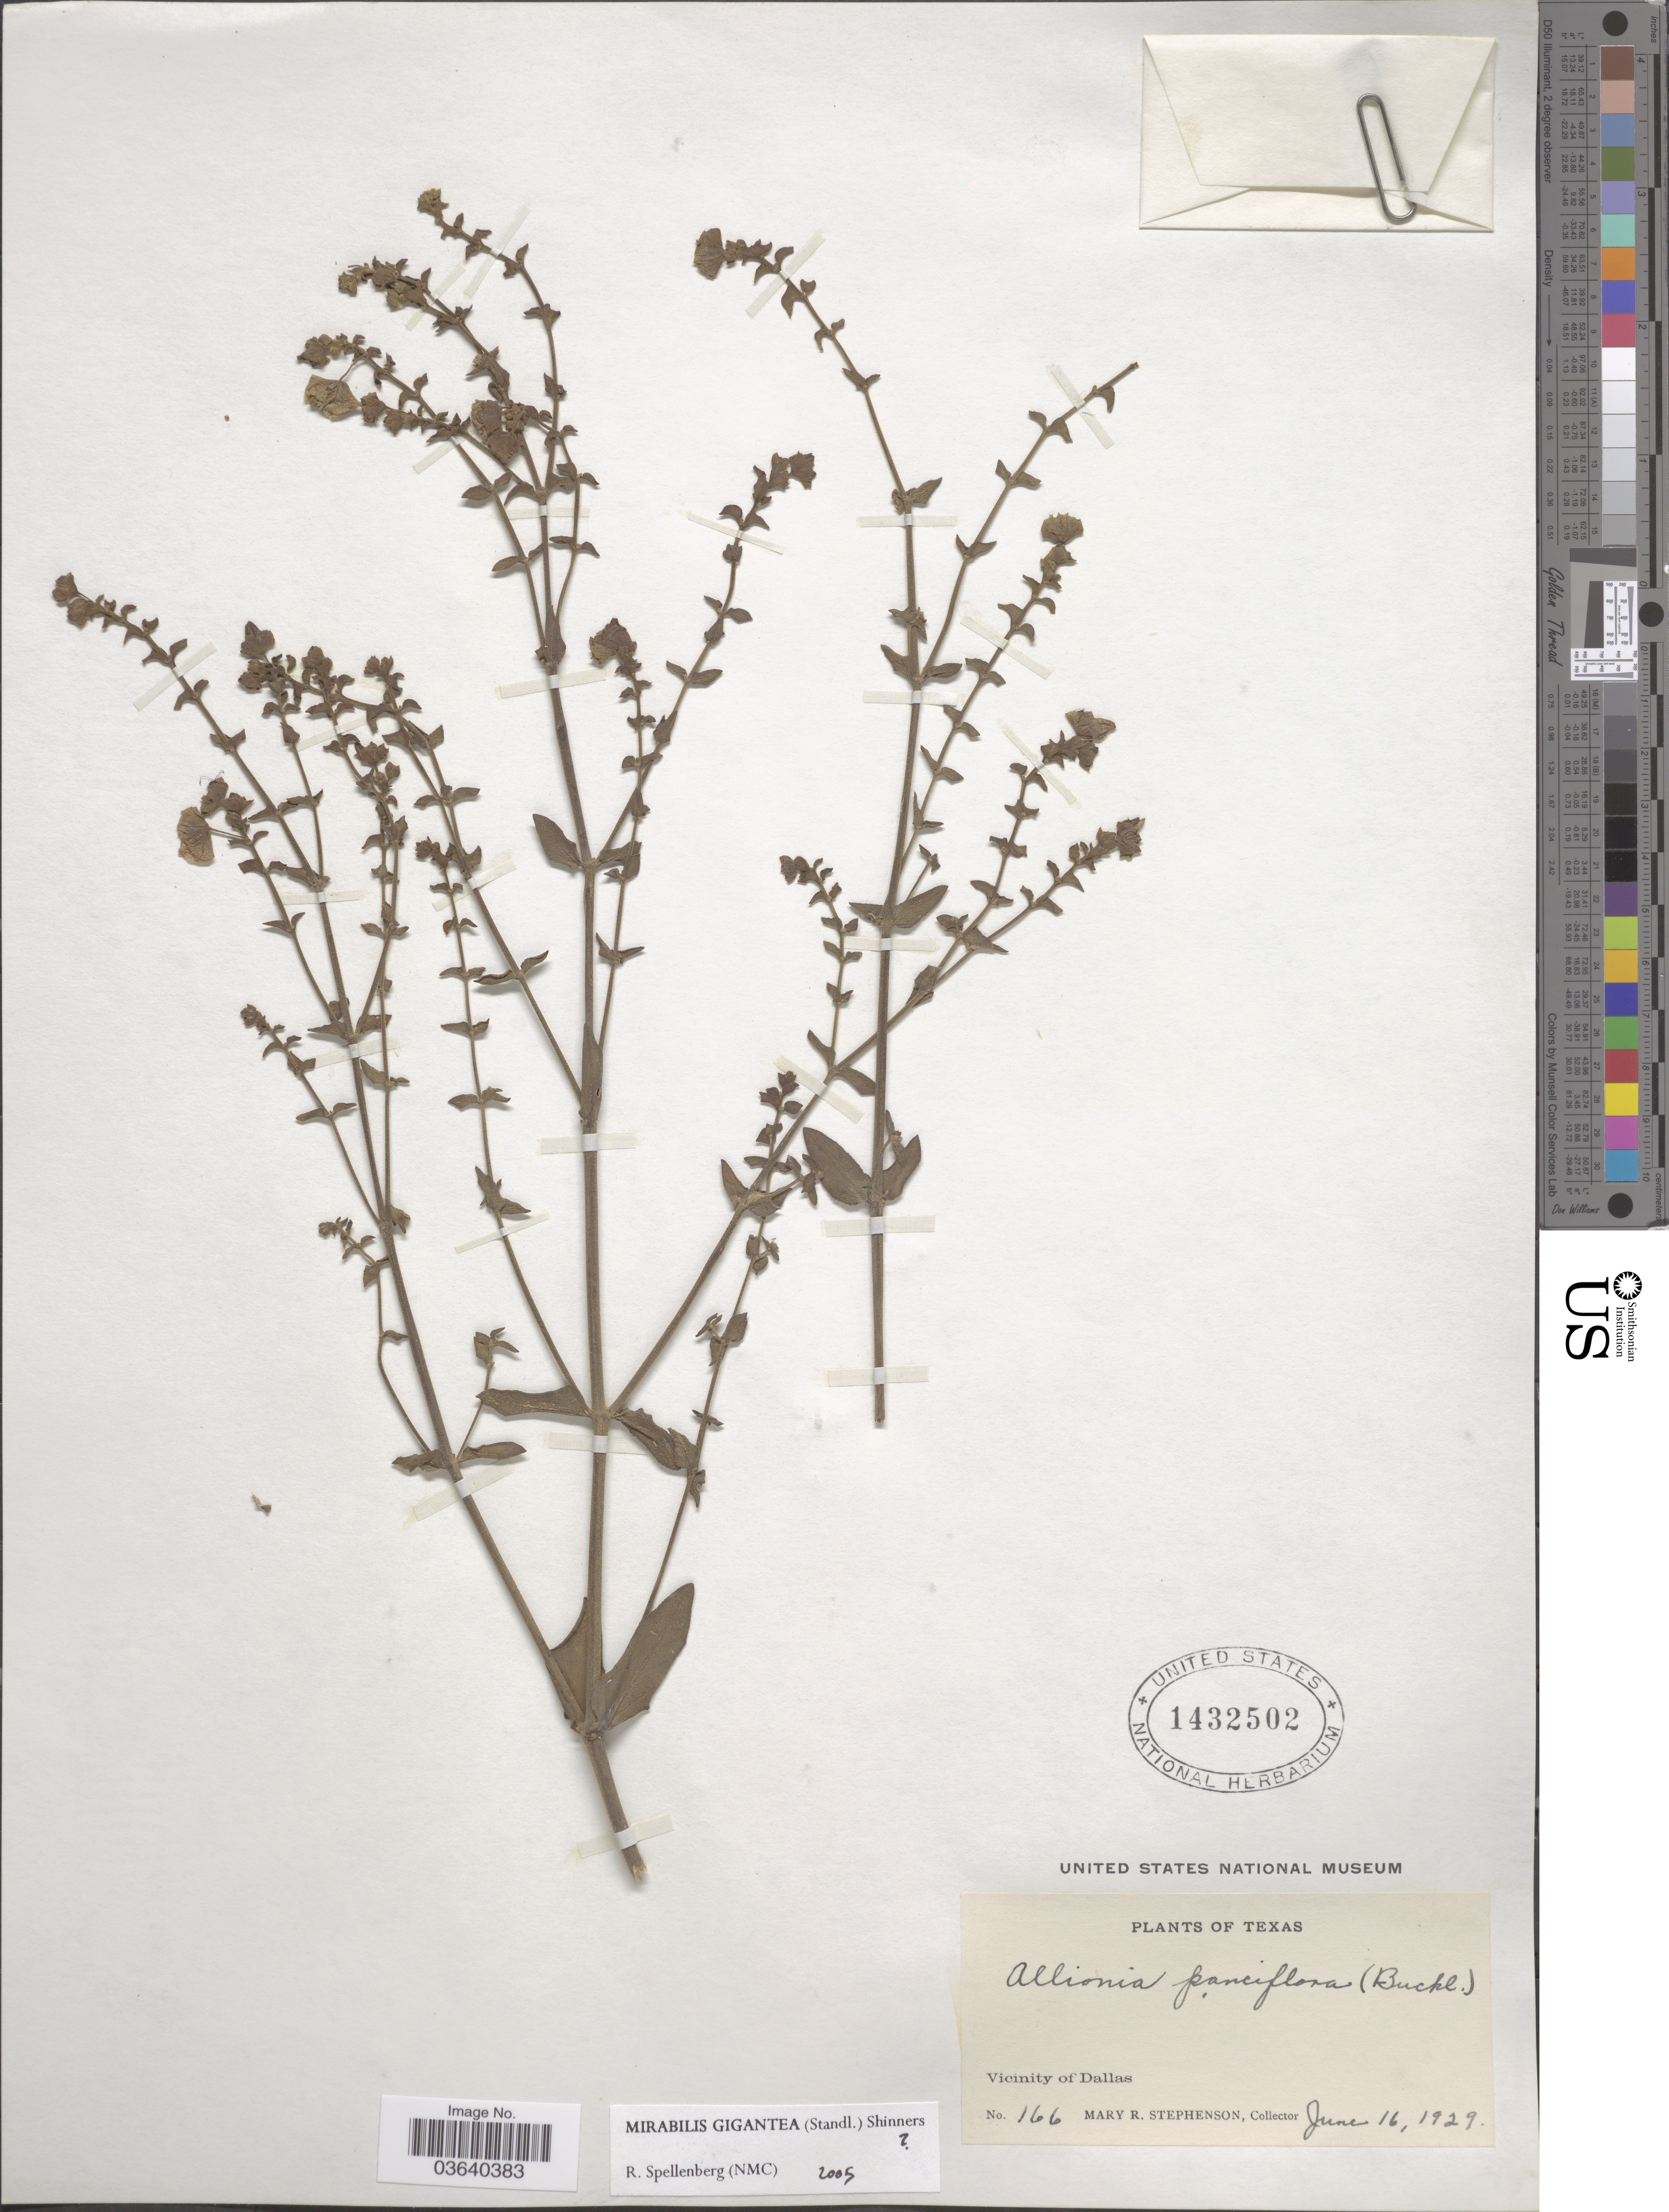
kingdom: Plantae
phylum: Tracheophyta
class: Magnoliopsida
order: Caryophyllales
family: Nyctaginaceae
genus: Mirabilis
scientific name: Mirabilis gigantea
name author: (Standl.) Shinners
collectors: M. Stephenson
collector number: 166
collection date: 1929-06-16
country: United States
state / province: Texas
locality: Vicinity of Dallas.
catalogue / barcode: US 1432502